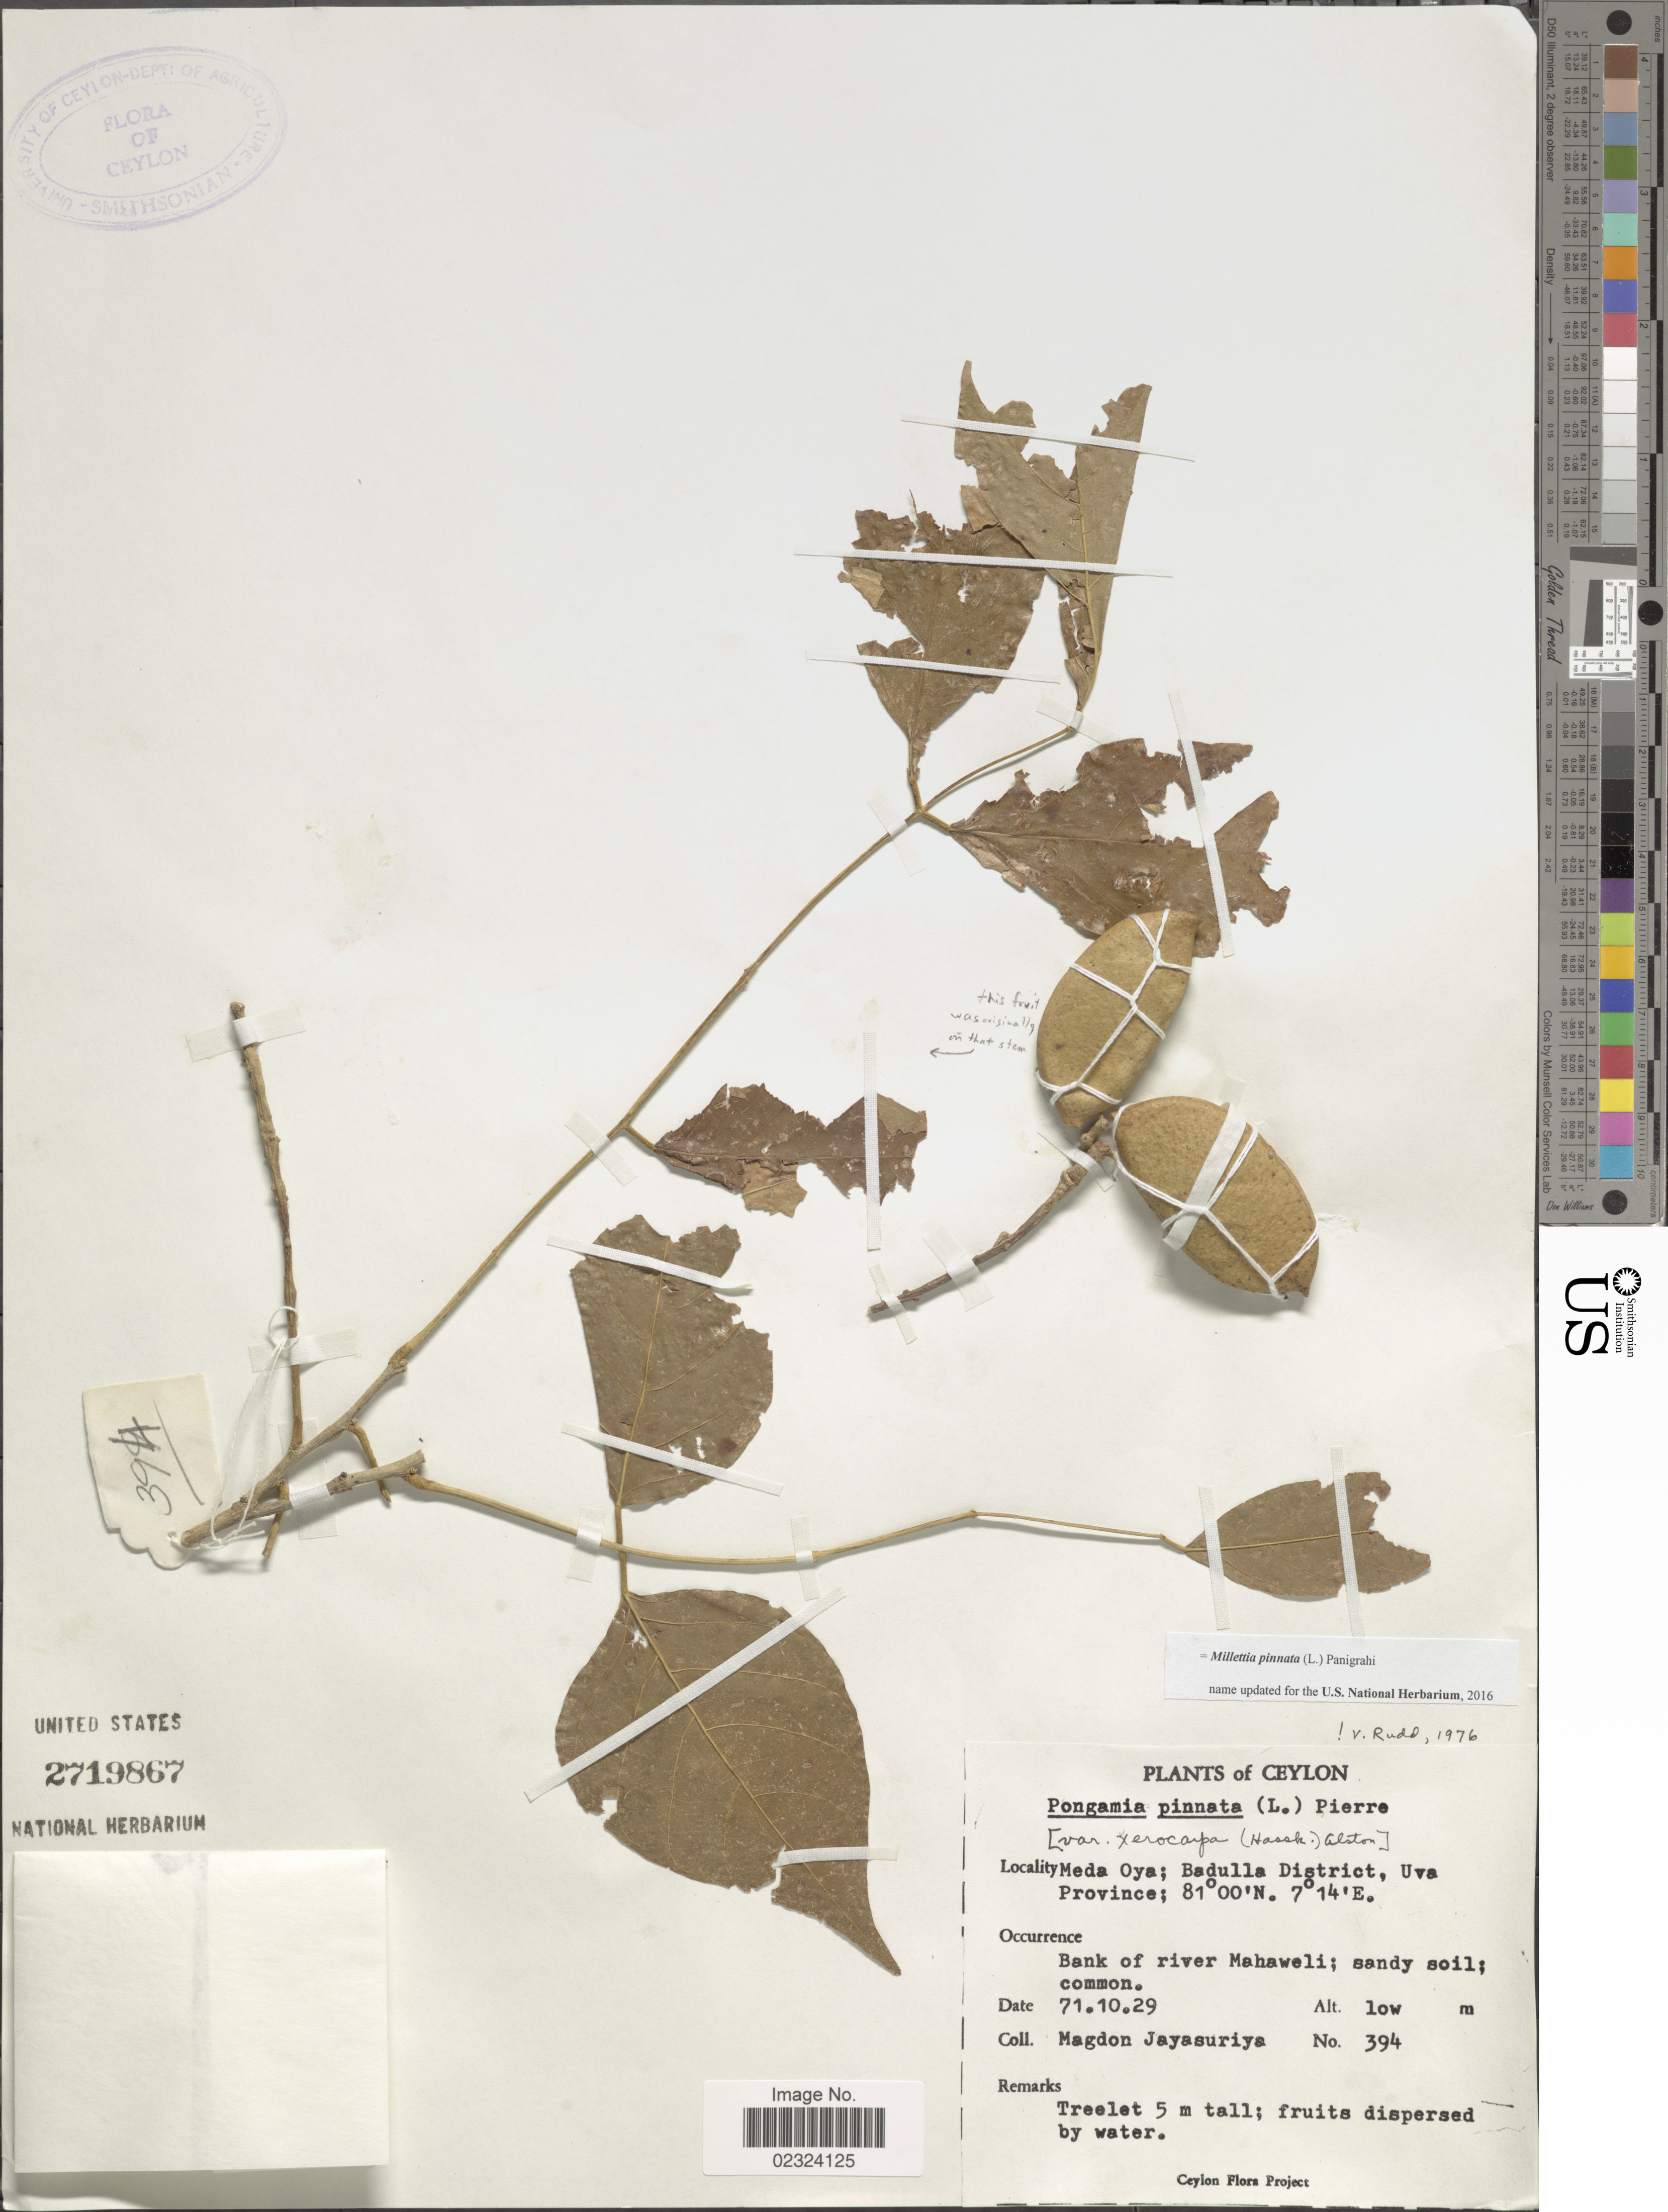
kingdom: Plantae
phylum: Tracheophyta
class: Magnoliopsida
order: Fabales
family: Fabaceae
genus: Millettia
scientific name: Millettia pinnata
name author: (L.) Panigrahi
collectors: A. H. Jayasuriya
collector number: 394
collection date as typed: Transcribed d/m/y: 29/10/71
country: Sri Lanka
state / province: Uva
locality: Ceylon. Meda Oya; Badulla District.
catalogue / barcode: US 2719867